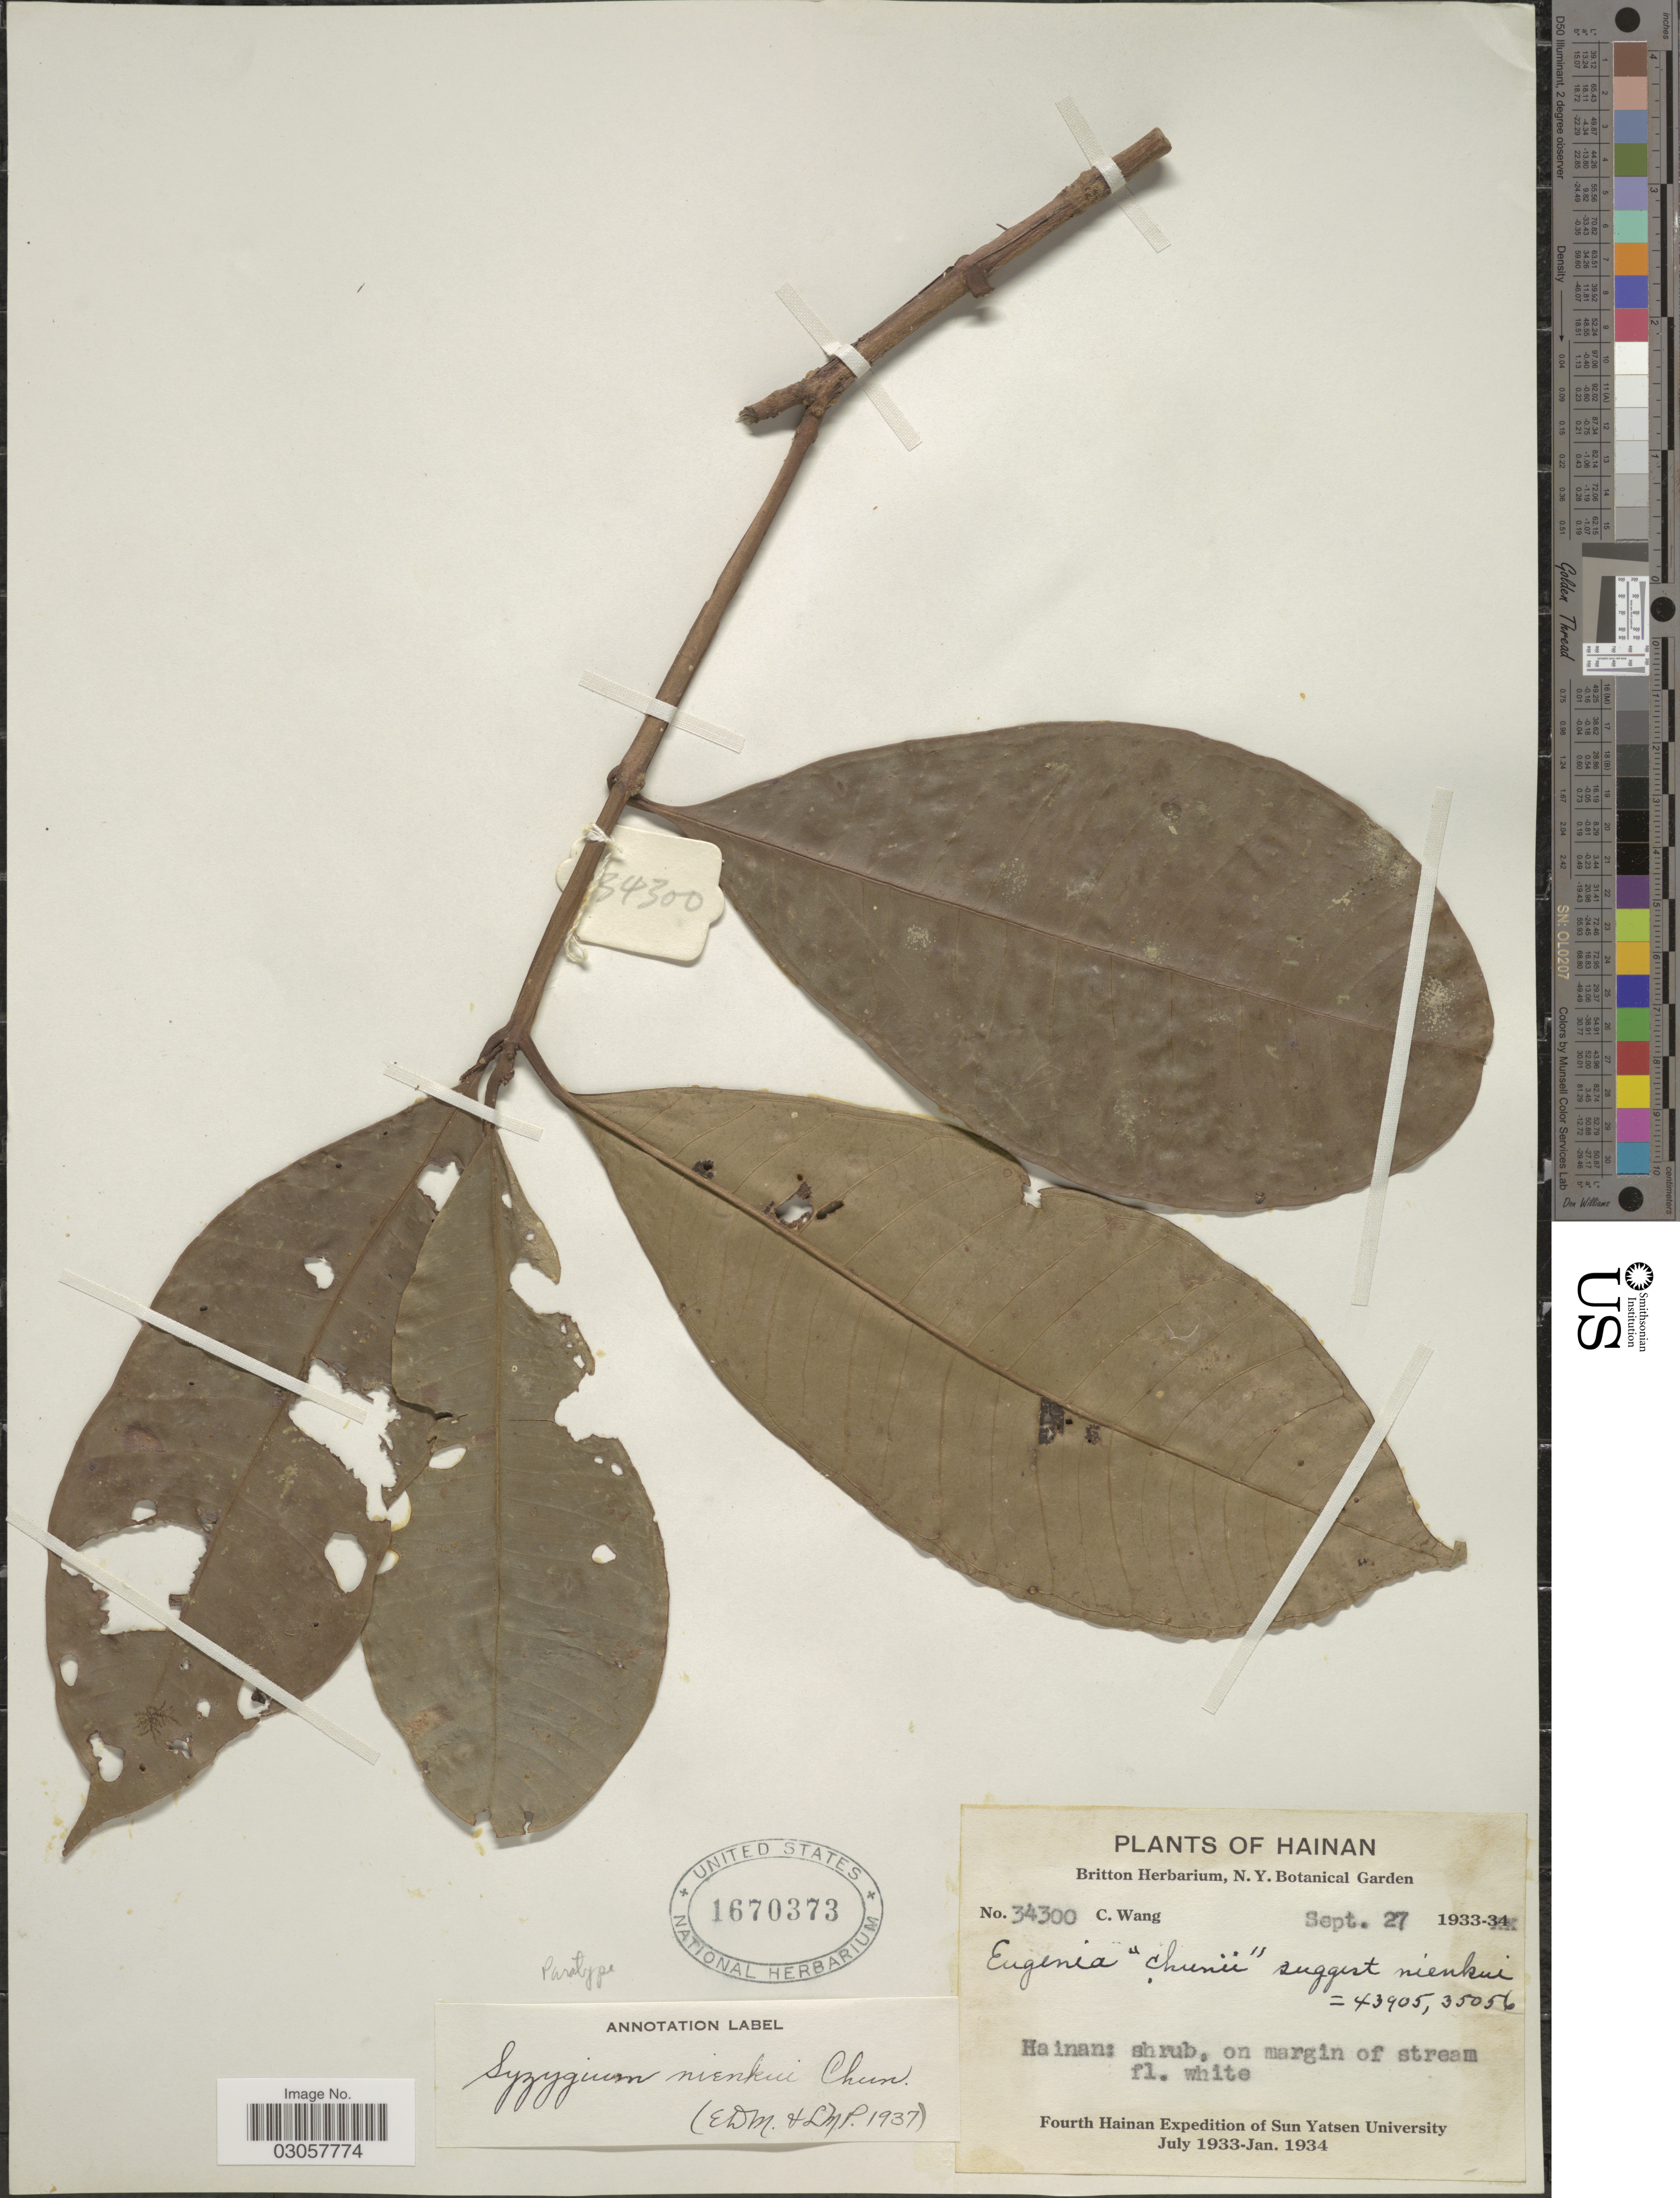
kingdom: Plantae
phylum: Tracheophyta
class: Magnoliopsida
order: Myrtales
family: Myrtaceae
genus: Syzygium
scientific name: Syzygium nienkui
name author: Merr. & L.M. Perry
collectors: C. Wang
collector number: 34300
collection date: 1933-09-27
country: China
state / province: Hainan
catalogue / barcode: US 1670373